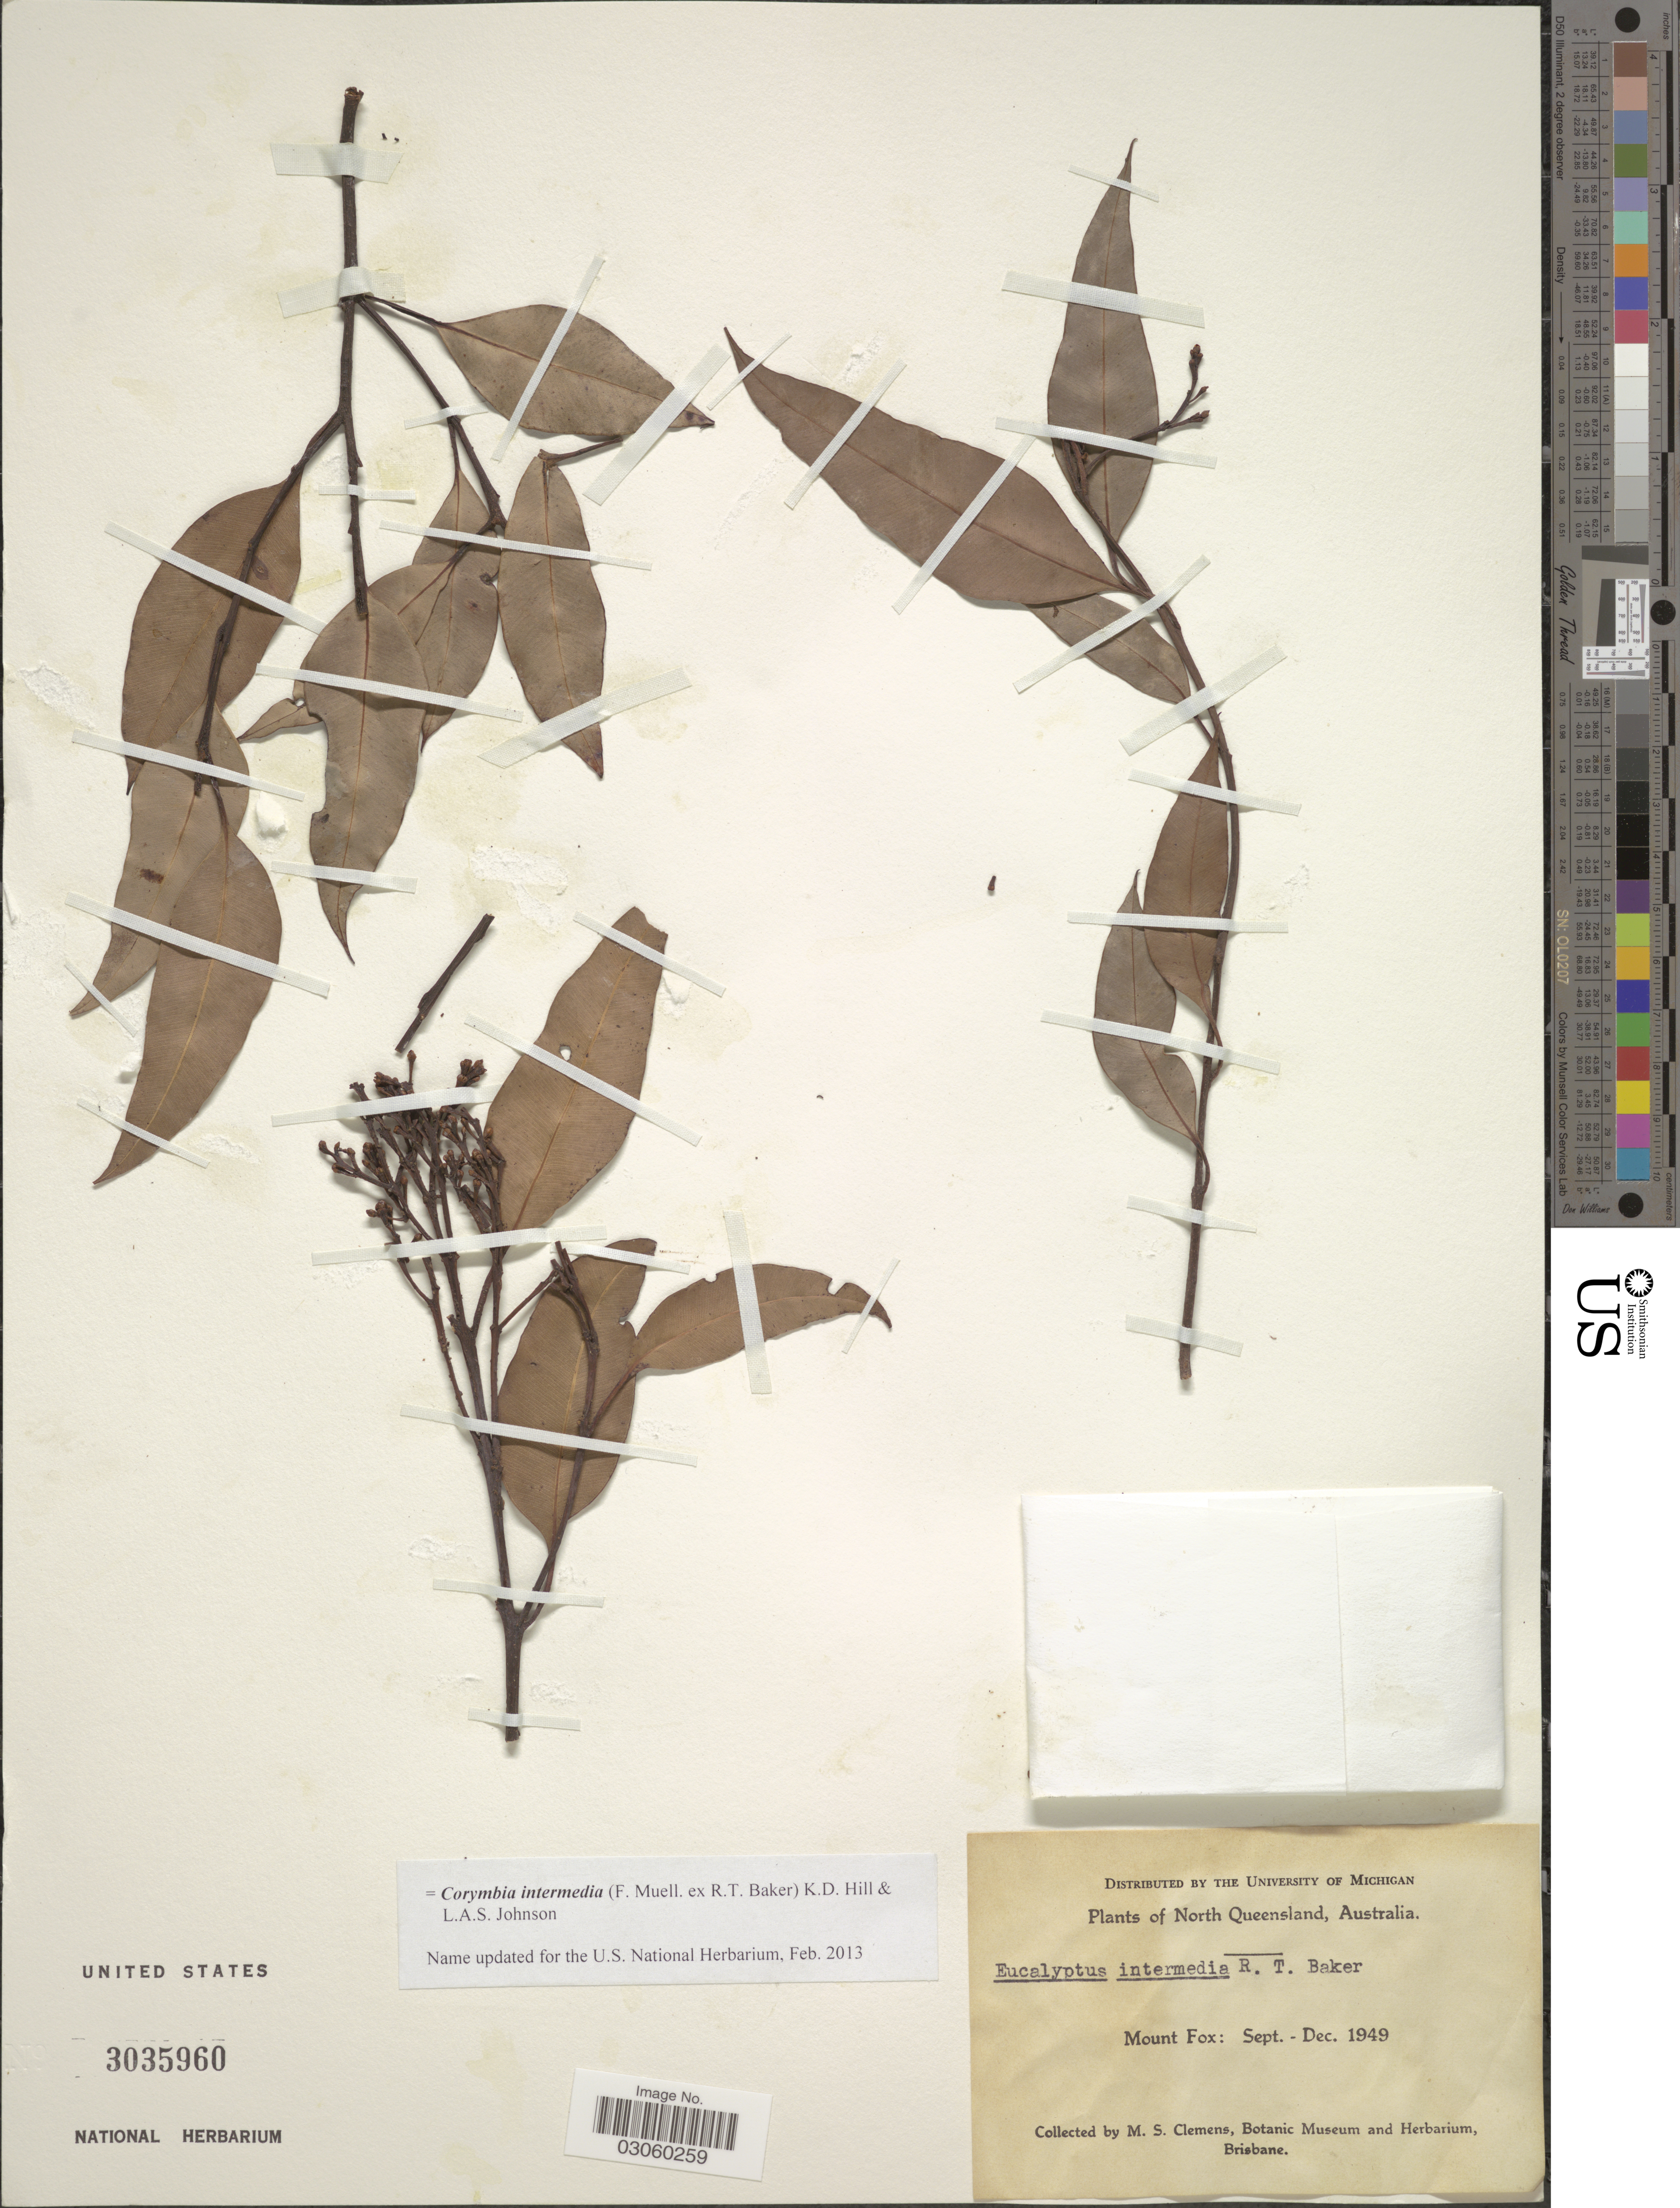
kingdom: Plantae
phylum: Tracheophyta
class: Magnoliopsida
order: Myrtales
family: Myrtaceae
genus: Corymbia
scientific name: Corymbia intermedia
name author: (F. Muell. ex R.T. Baker) K.D. Hill & L.A.S. Johnson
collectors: M. S. Clemens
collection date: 1949-09/1949-12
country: Australia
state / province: Queensland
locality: North Queensland. Mount Fox.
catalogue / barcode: US 3035960